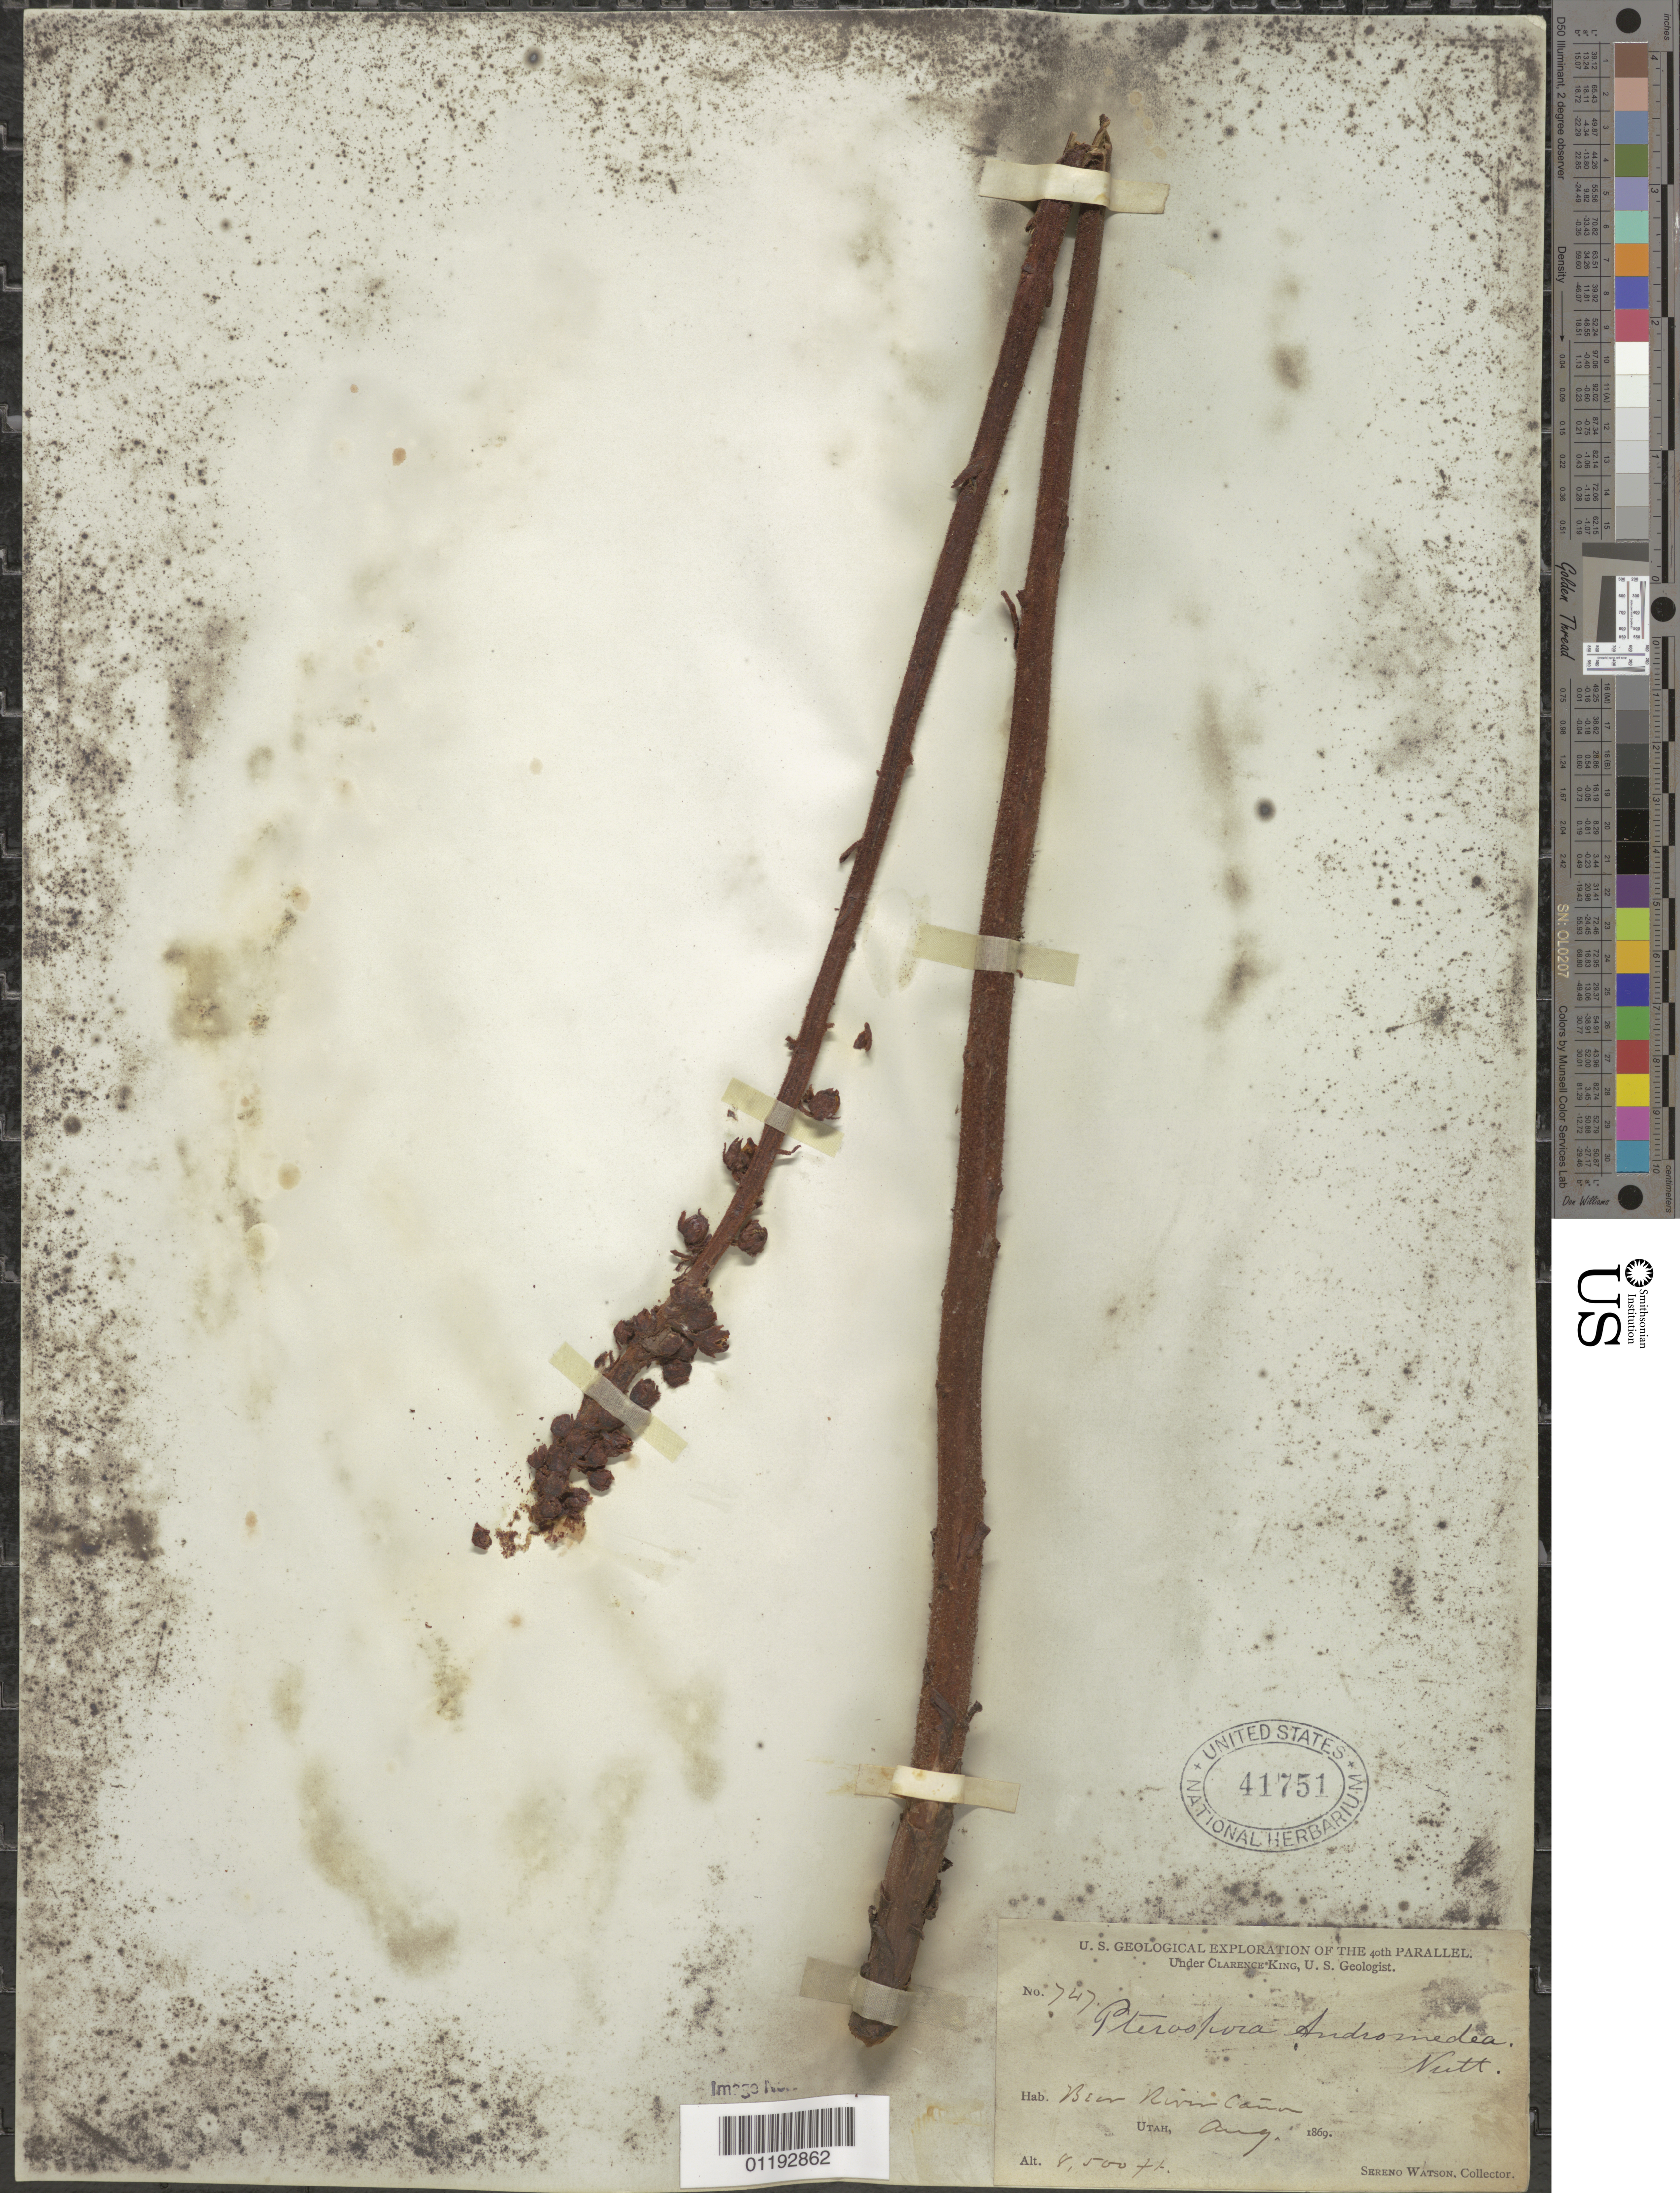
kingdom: Plantae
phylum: Tracheophyta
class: Magnoliopsida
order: Ericales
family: Ericaceae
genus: Pterospora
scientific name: Pterospora andromedea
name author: Nutt.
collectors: S. Watson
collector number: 747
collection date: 1869-08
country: United States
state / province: Utah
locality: Bear River Canyon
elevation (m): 2591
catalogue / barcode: US 41751